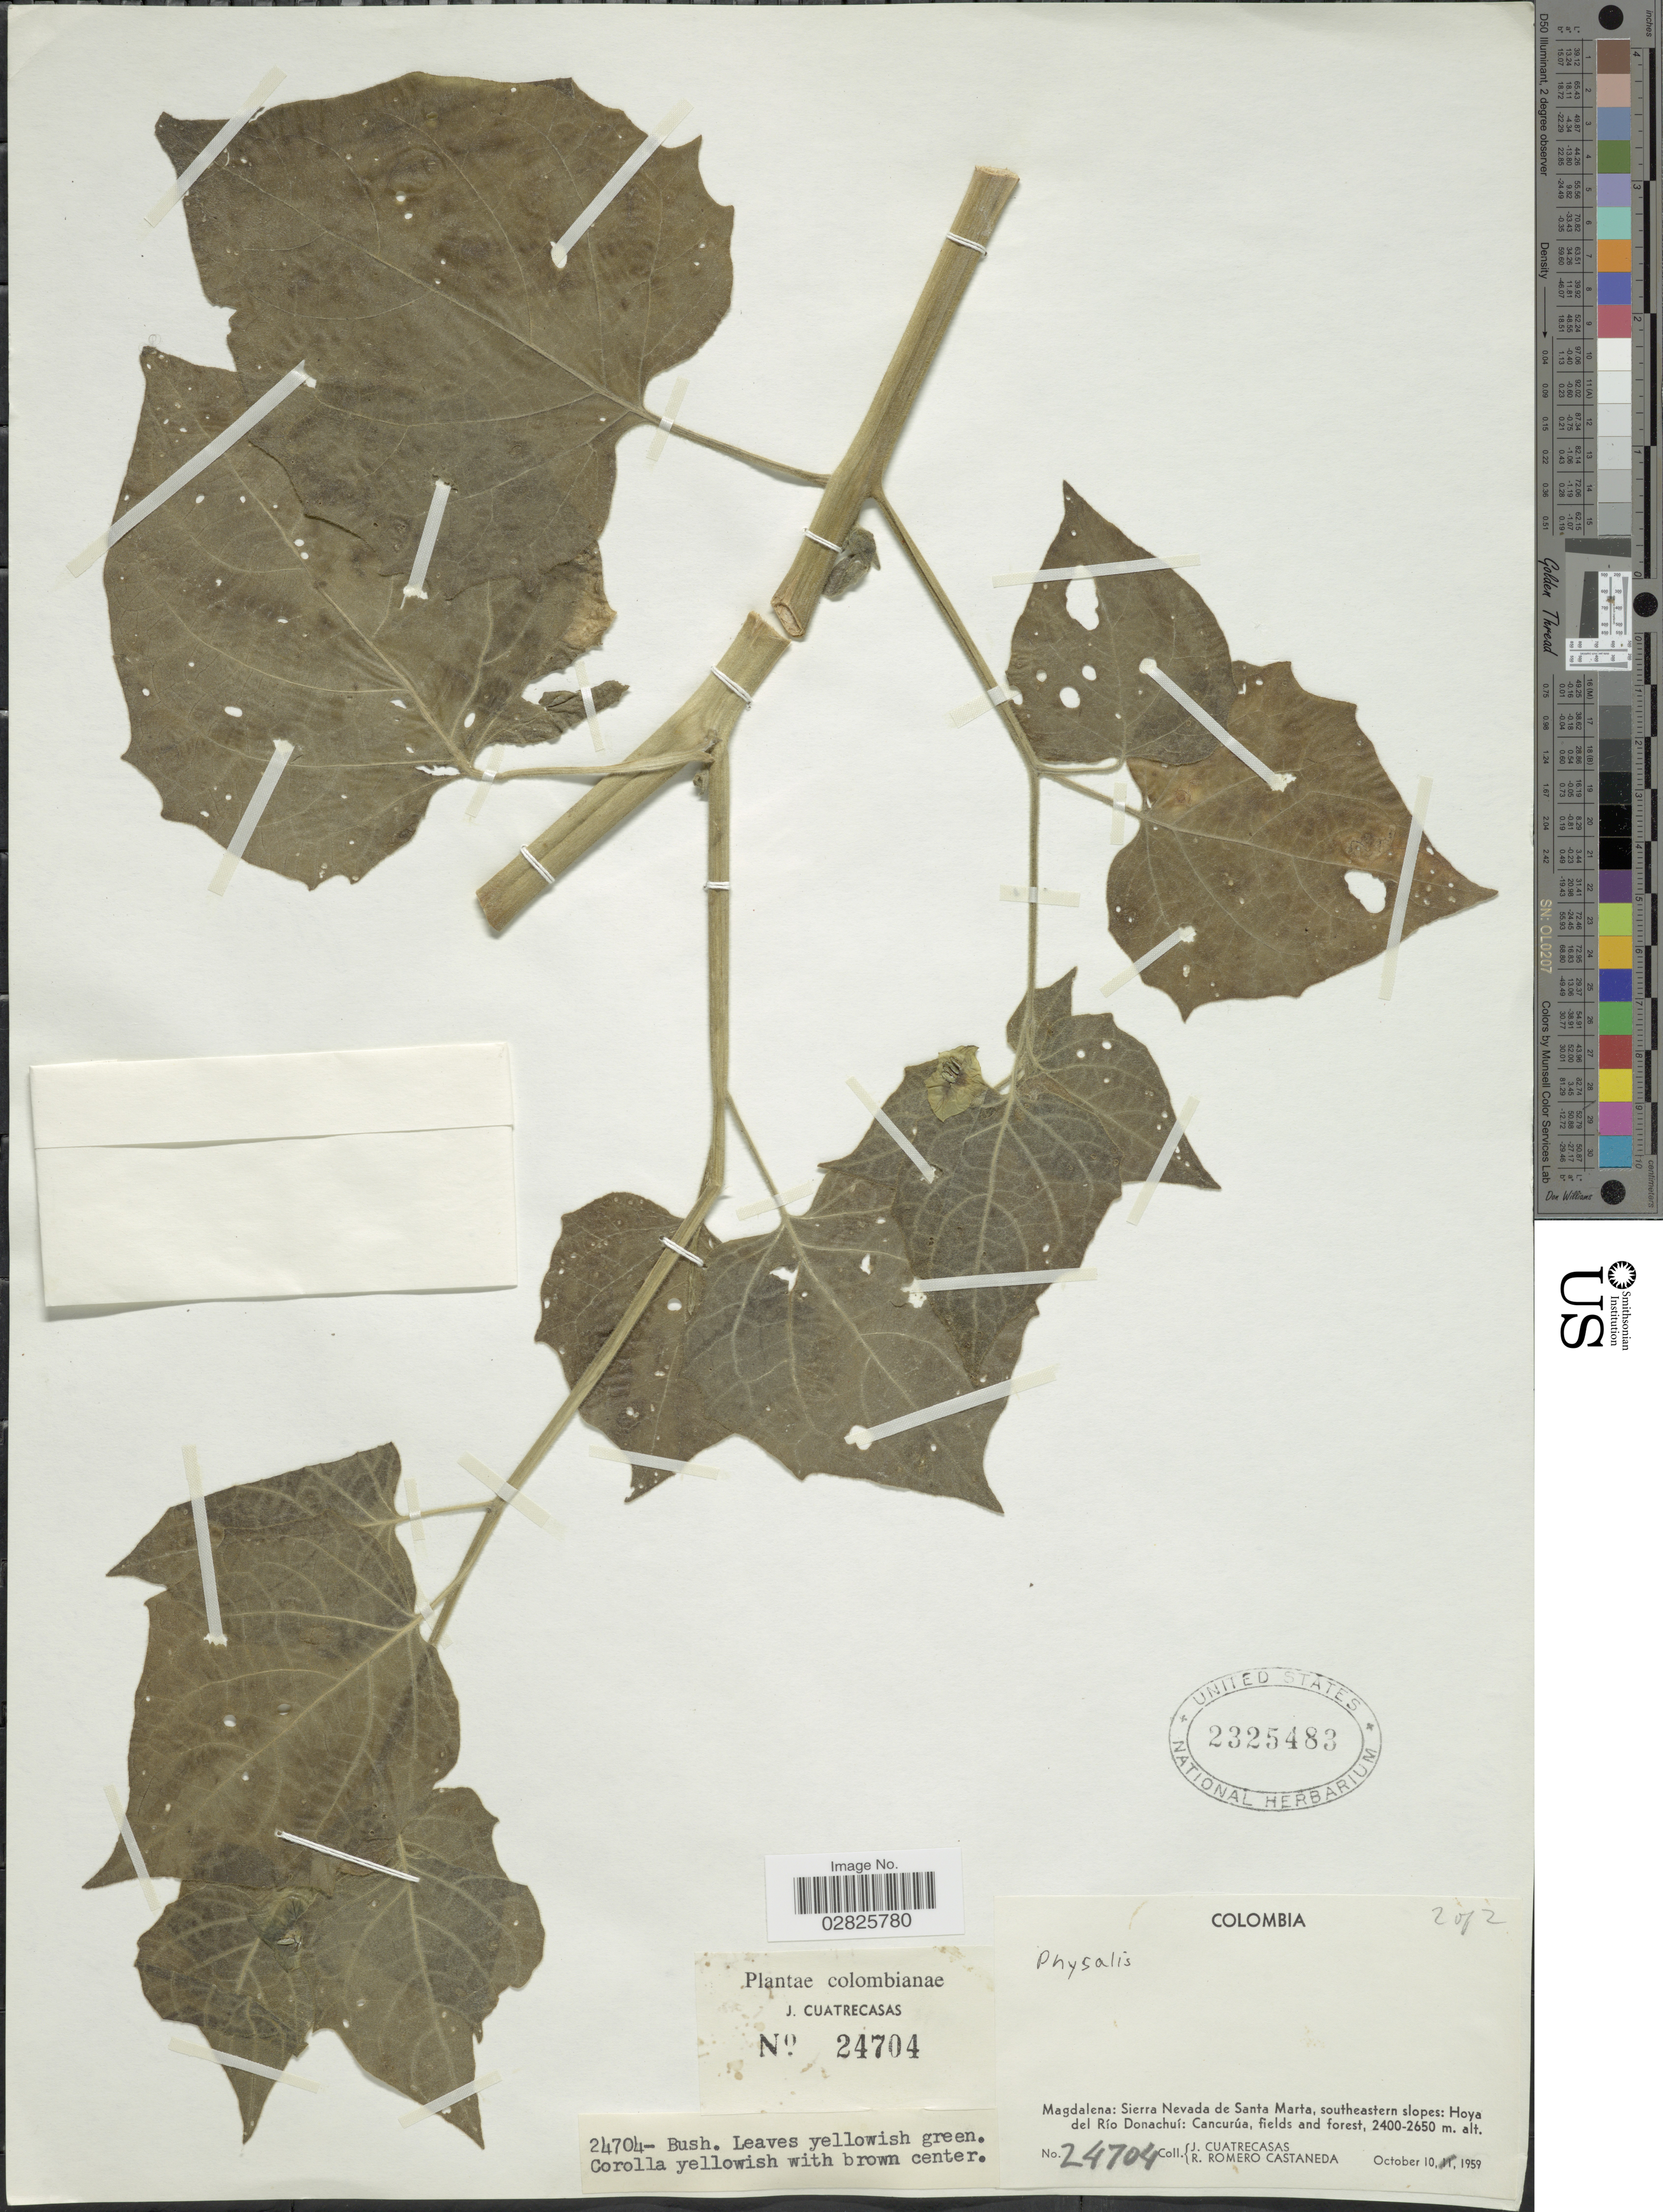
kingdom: Plantae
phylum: Tracheophyta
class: Magnoliopsida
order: Solanales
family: Solanaceae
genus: Physalis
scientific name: Physalis sp.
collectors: J. Cuatrecasas & R. Romero Castañeda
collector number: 24704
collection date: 1959-10-10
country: Colombia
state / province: Magdalena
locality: Sierra Nevada de Santa Marta, southeastern slopes: Hoya del Río Donachuí: Cancurúa.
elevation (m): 2400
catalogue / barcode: US 2325483